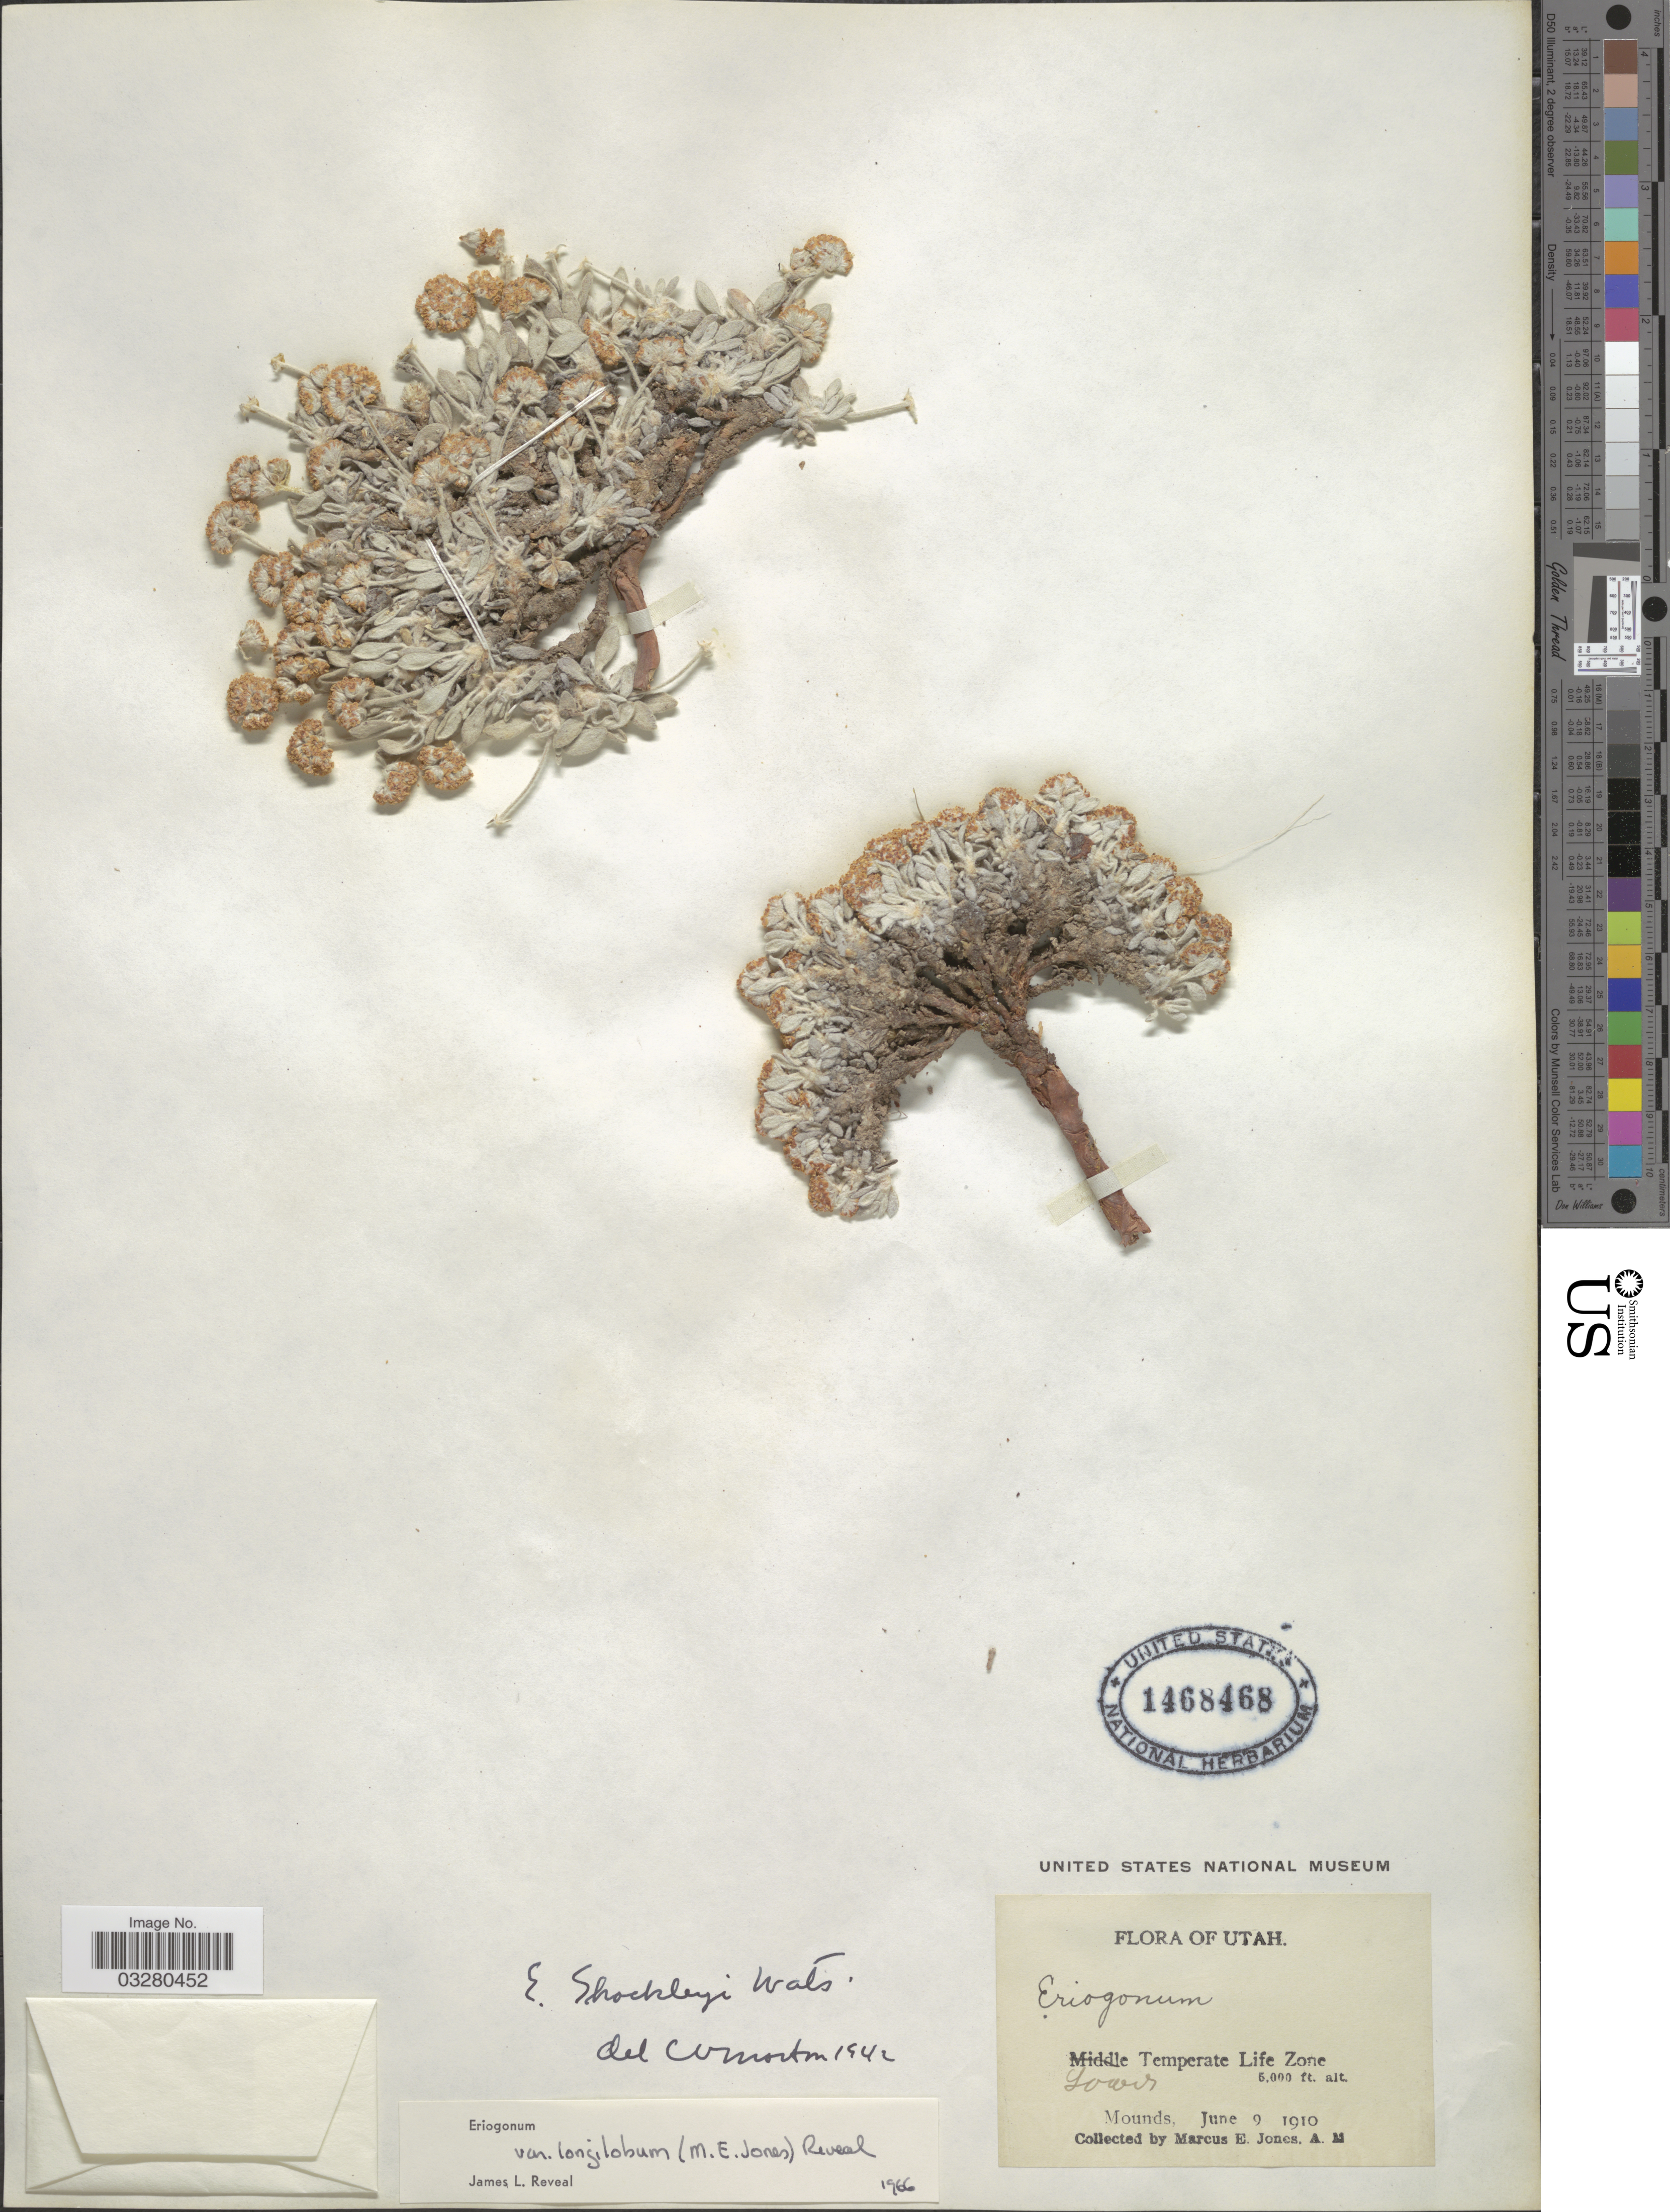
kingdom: Plantae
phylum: Tracheophyta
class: Magnoliopsida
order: Caryophyllales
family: Polygonaceae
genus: Eriogonum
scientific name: Eriogonum shockleyi var. longilobum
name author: (M.E. Jones) Reveal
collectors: M. E. Jones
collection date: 1910-06-09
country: United States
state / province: Utah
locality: Lower Temperate Life Zone. Mounds.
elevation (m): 1524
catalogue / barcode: US 1468468